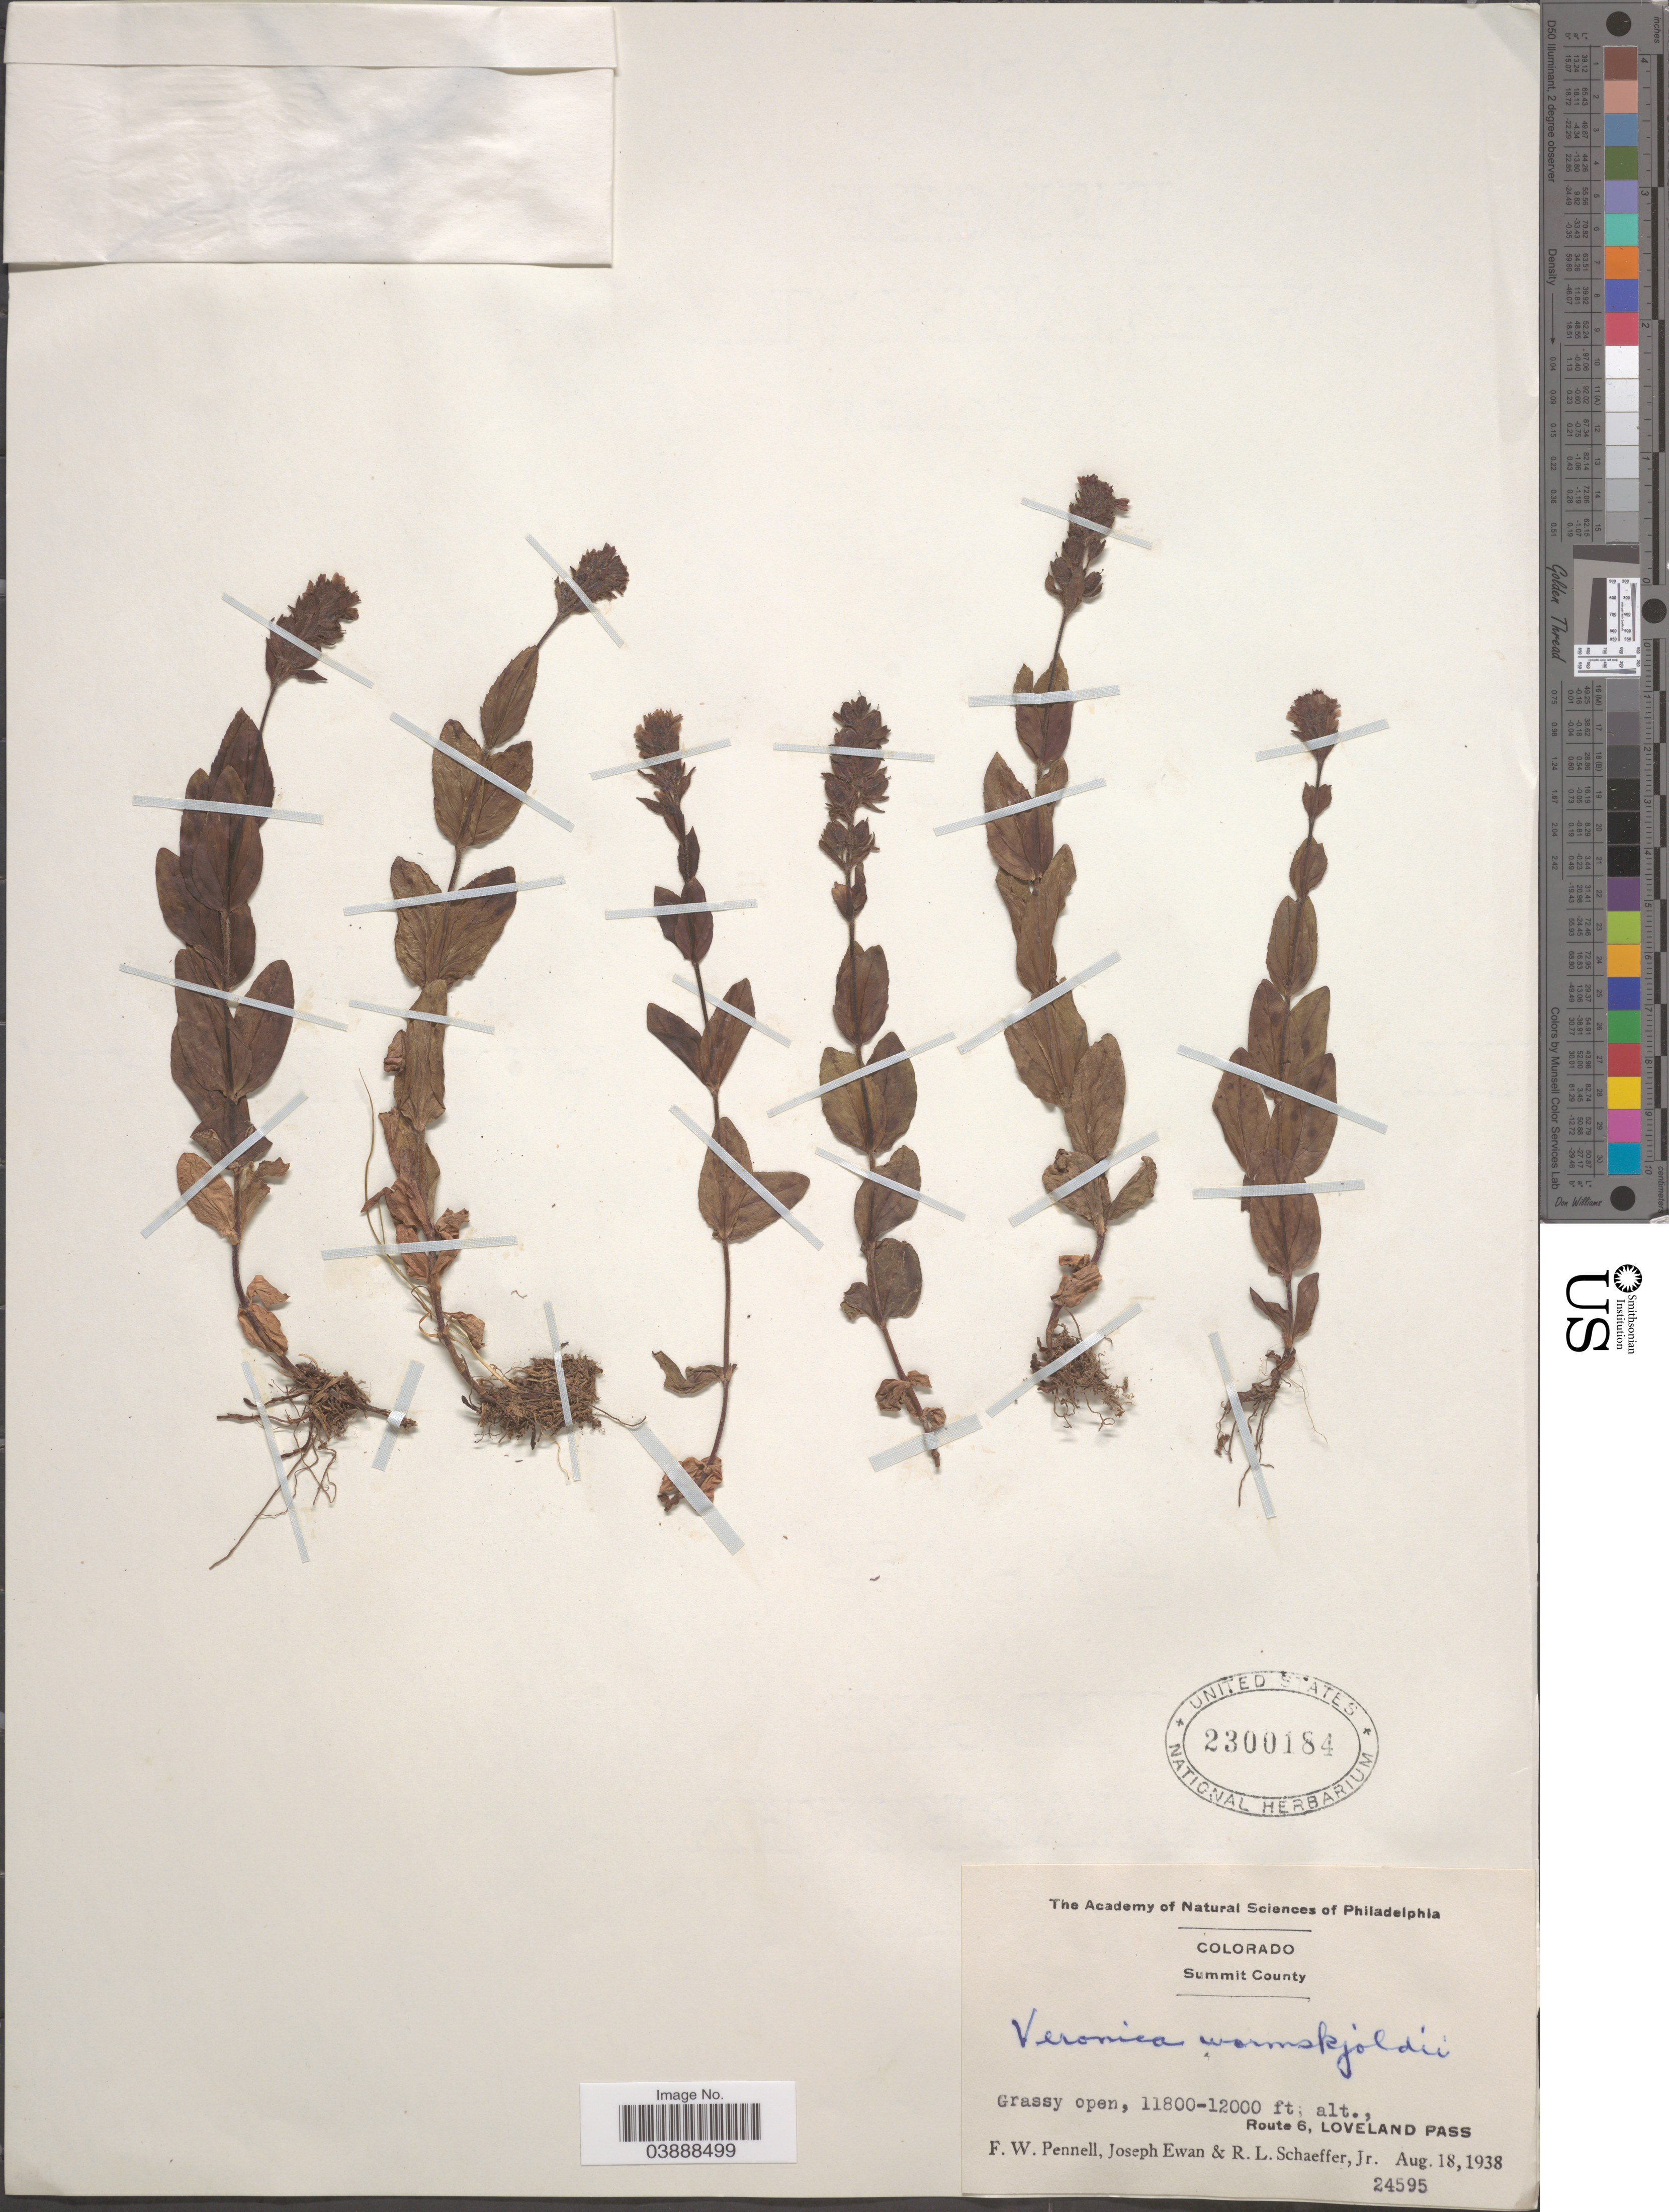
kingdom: Plantae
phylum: Tracheophyta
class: Magnoliopsida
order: Lamiales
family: Plantaginaceae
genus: Veronica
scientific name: Veronica wormskjoldii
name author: Roem. & Schult.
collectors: F. W. Pennell, J. A. Ewan & R. L. Schaeffer Jr.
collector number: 24595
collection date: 1938-08-18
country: United States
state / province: Colorado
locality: Summit County. Route 6, Loveland Pass.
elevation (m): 3597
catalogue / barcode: US 2300184